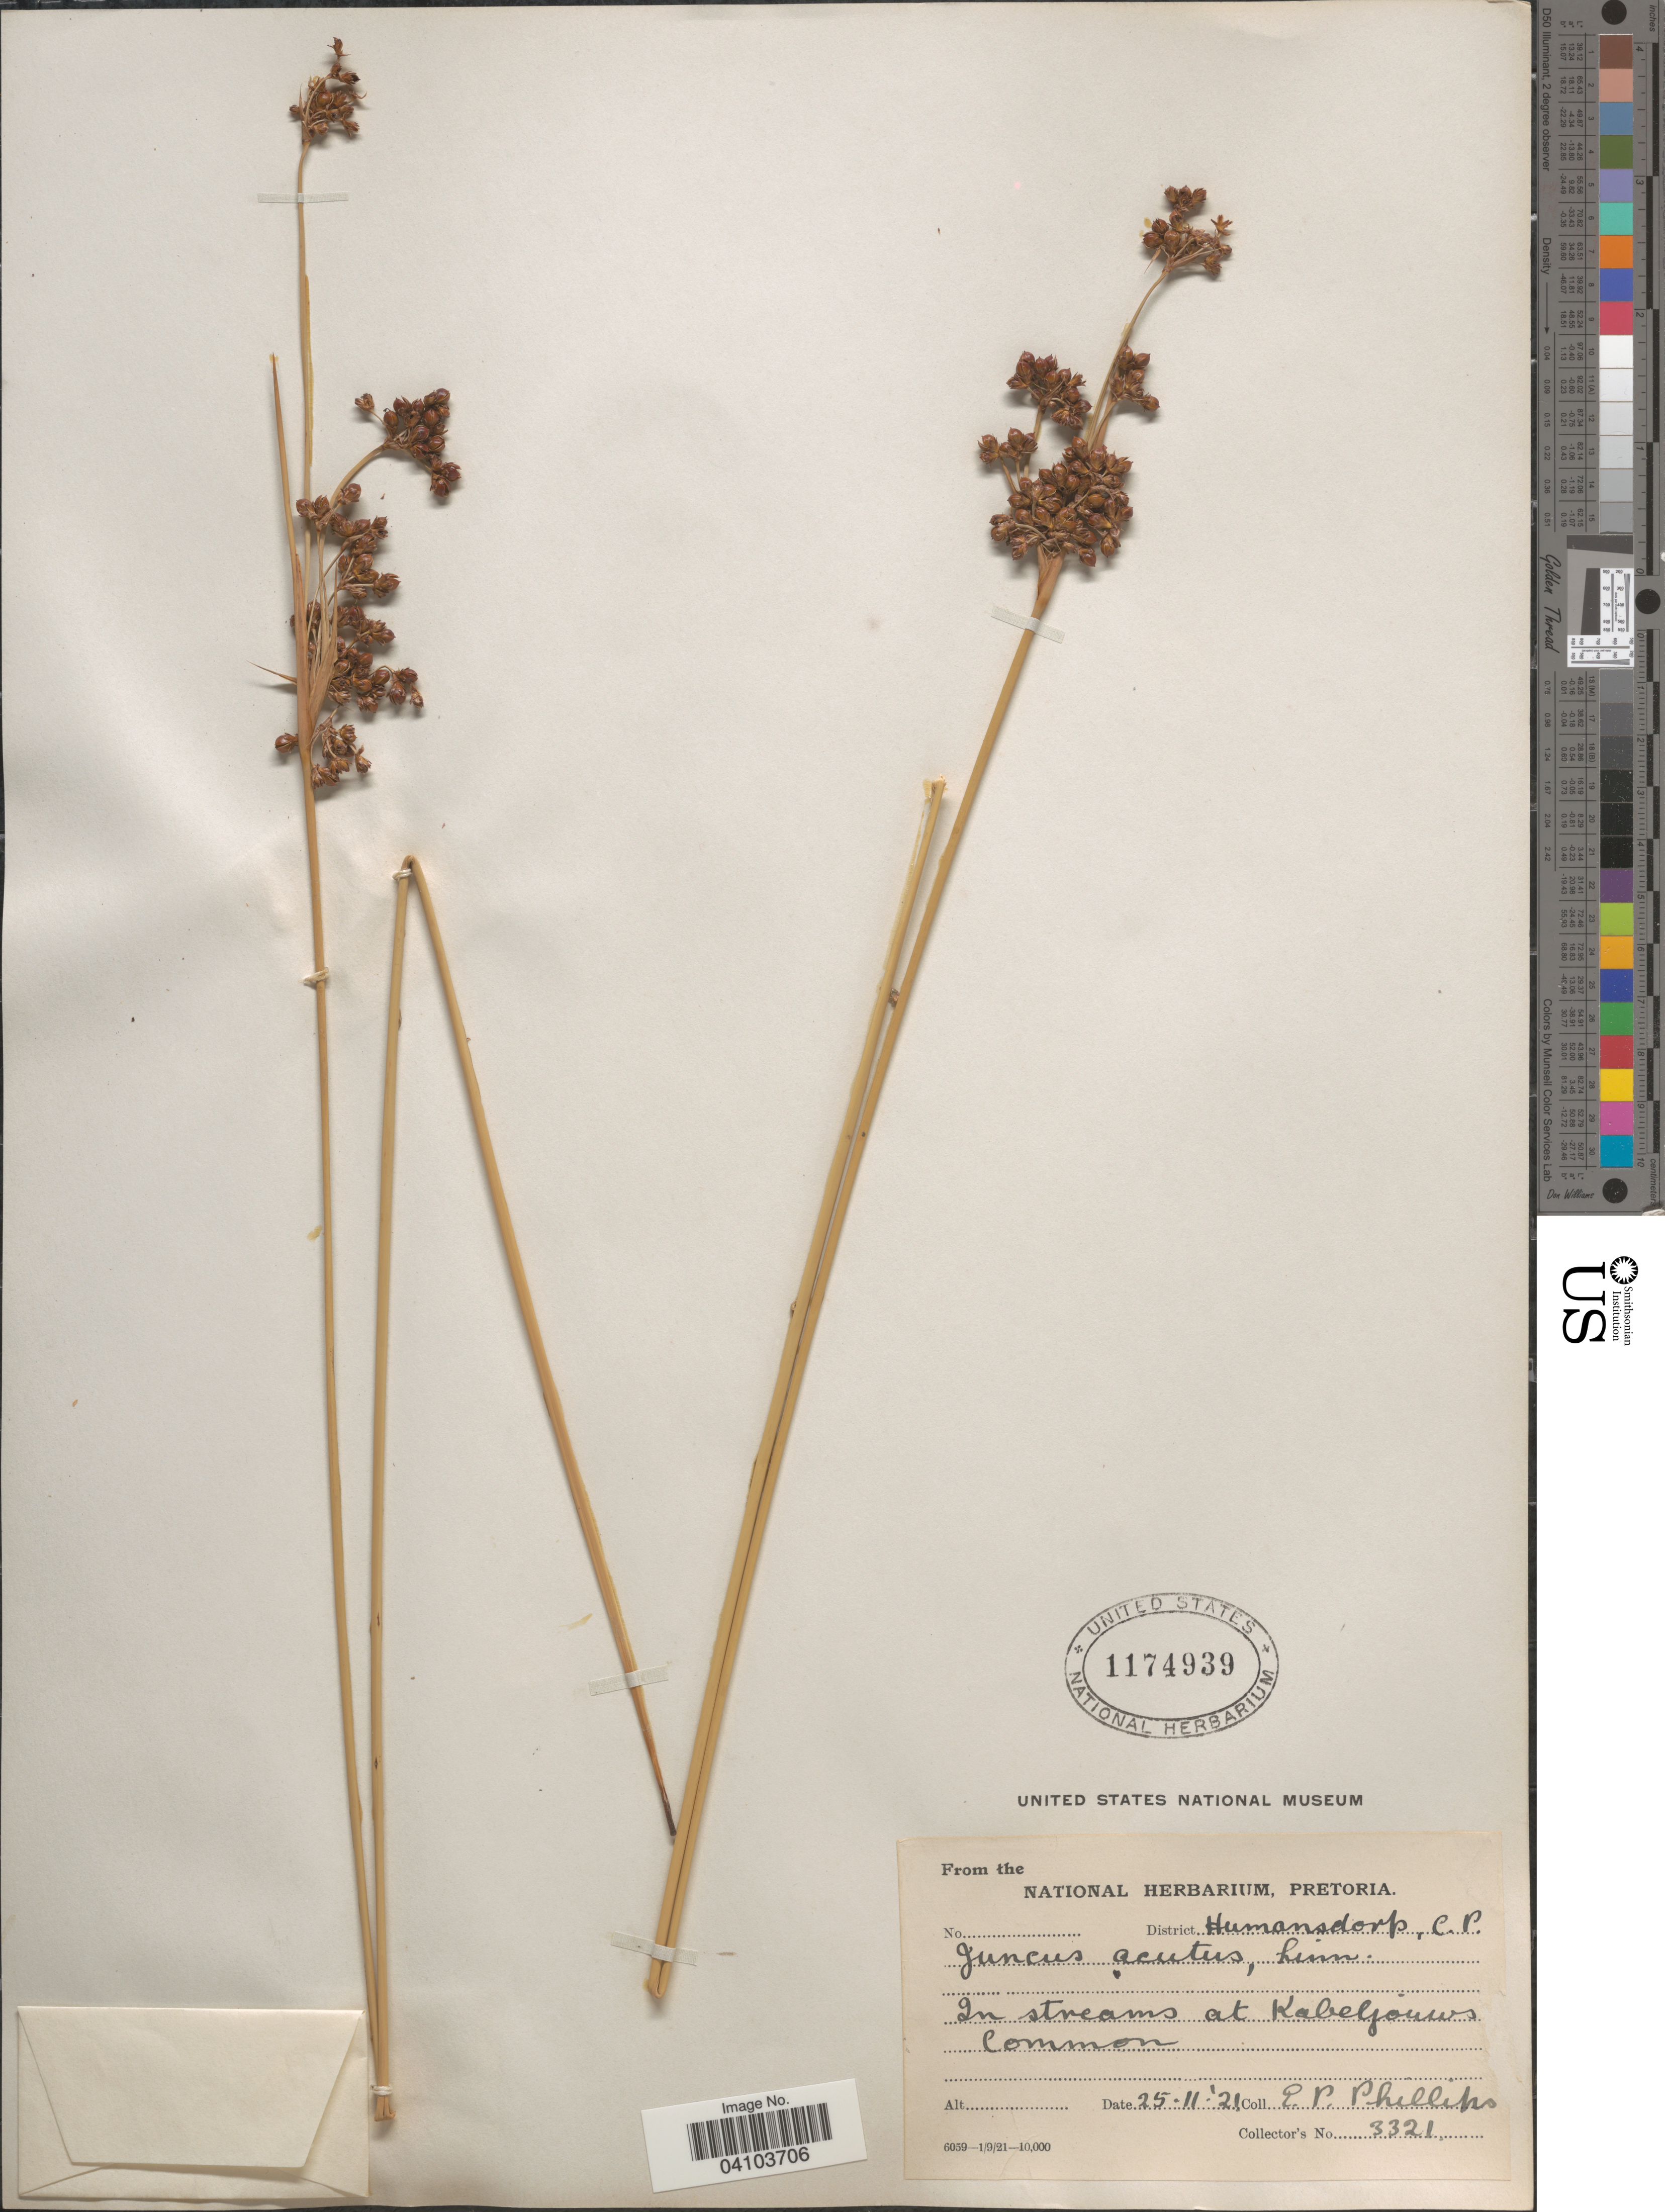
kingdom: Plantae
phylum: Tracheophyta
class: Liliopsida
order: Poales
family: Juncaceae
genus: Juncus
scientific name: Juncus acutus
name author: L.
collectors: E. Phillips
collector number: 3321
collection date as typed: Transcribed d/m/y: 25/11/21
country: South Africa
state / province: Eastern Cape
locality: District Humansdorp. In streams at Kabeljouws.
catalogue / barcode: US 1174939